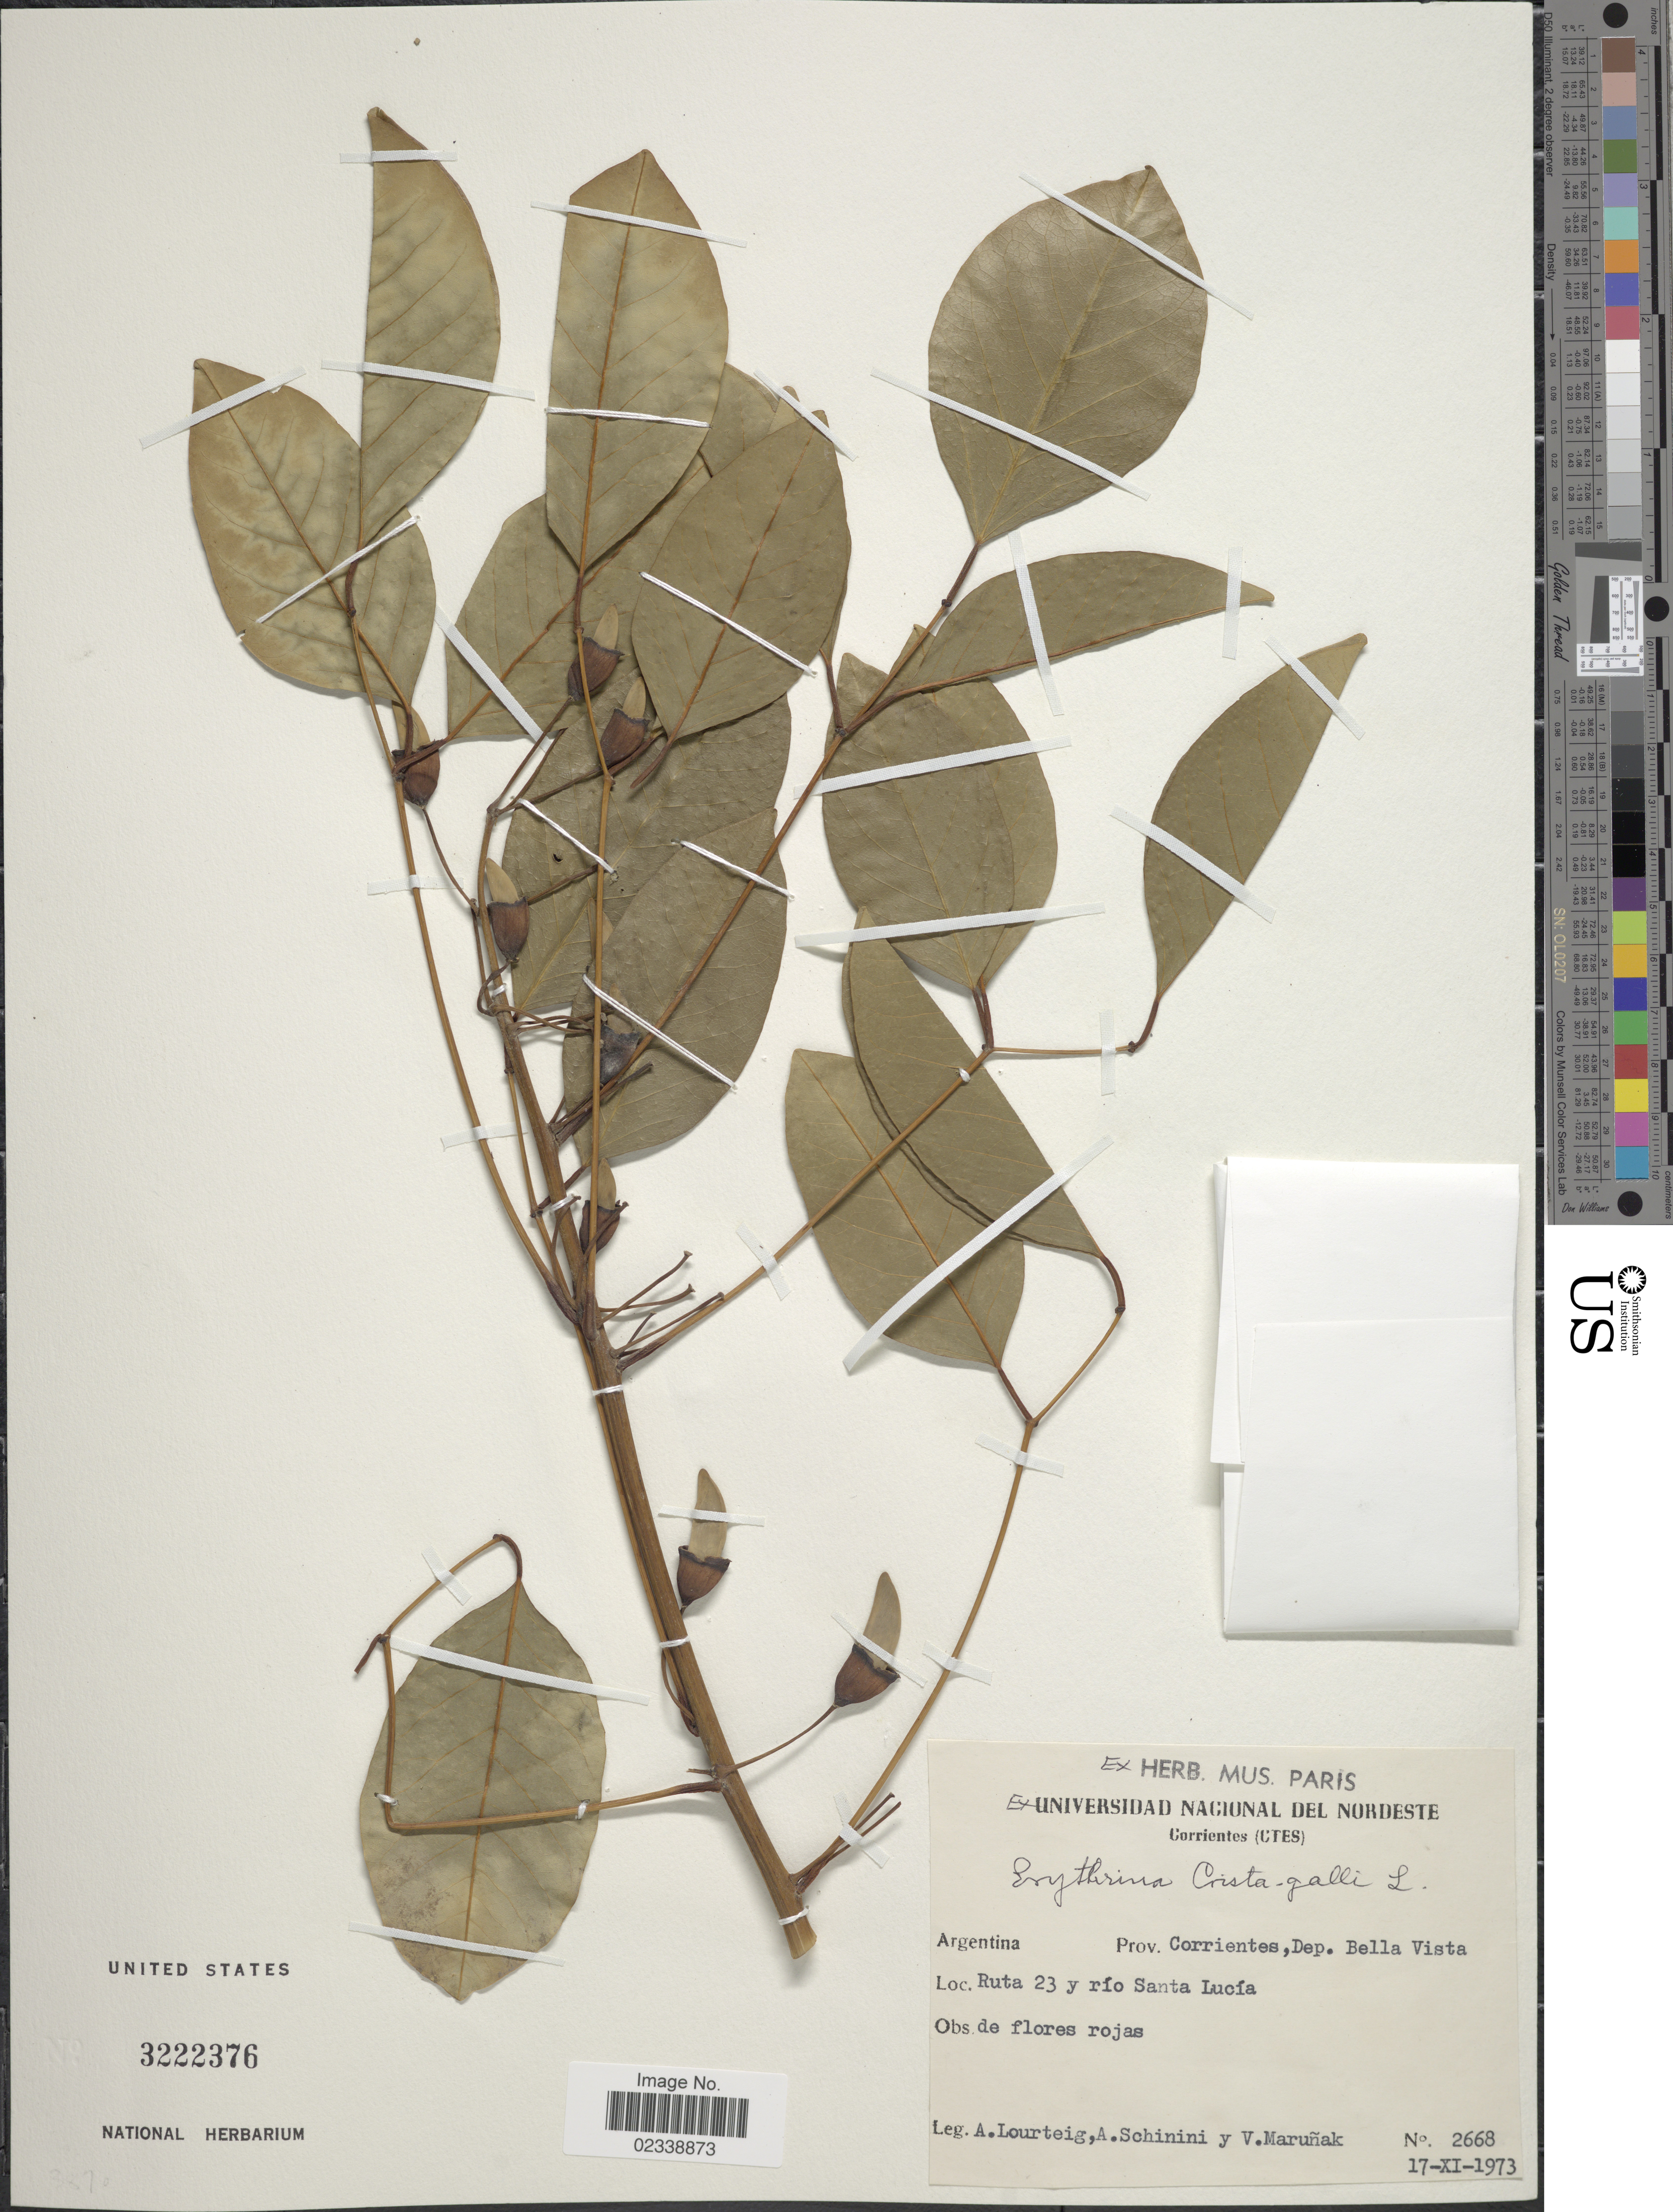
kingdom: Plantae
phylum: Tracheophyta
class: Magnoliopsida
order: Fabales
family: Fabaceae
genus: Erythrina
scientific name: Erythrina crista-galli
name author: L.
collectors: A. Lourteig, A. Schinini & V. Maruñak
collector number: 2668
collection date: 1973-11-17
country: Argentina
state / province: Corrientes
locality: Dep. Bella Vista, Ruta 23 y rio Santa Lucia.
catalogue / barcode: US 3222376